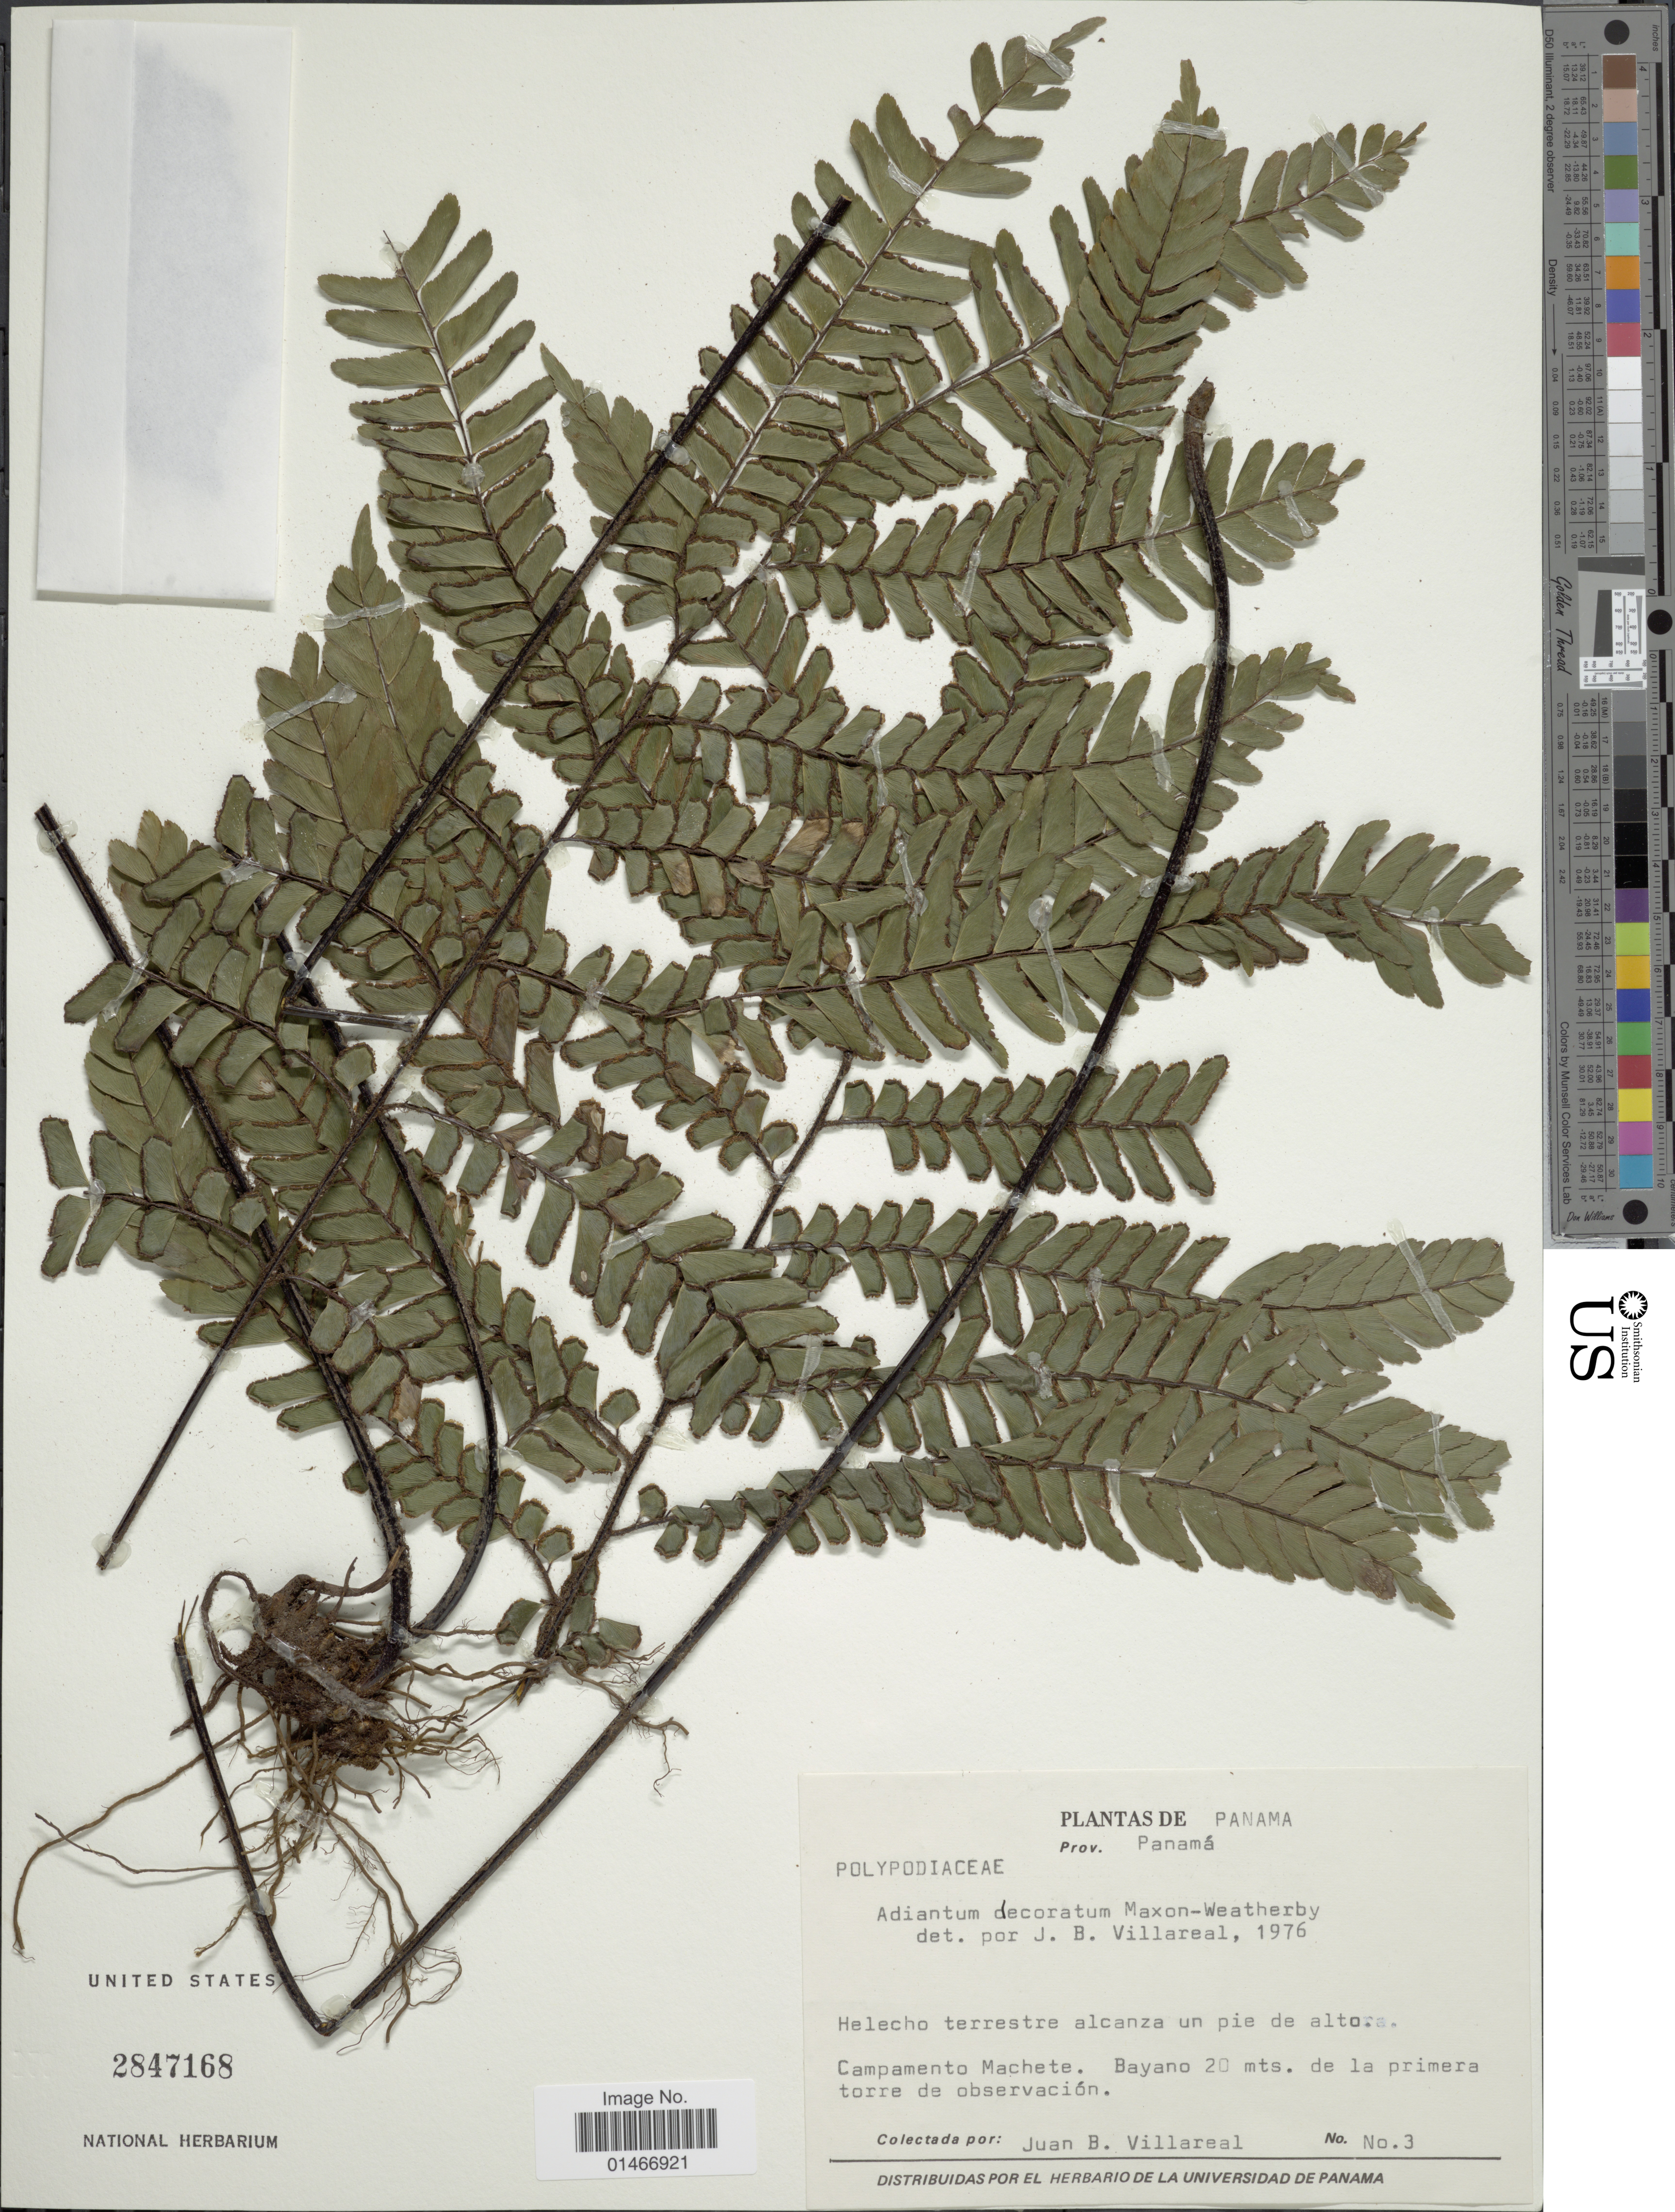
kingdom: Plantae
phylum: Tracheophyta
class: Polypodiopsida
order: Polypodiales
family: Pteridaceae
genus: Adiantum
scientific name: Adiantum decoratum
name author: Maxon & Weath.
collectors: J. Villareal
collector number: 3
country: Panama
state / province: Panamá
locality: Prov. Panama. Campamento Machete. Bayano 20 mts. de la primera torre de observacion.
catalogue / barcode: US 2847168